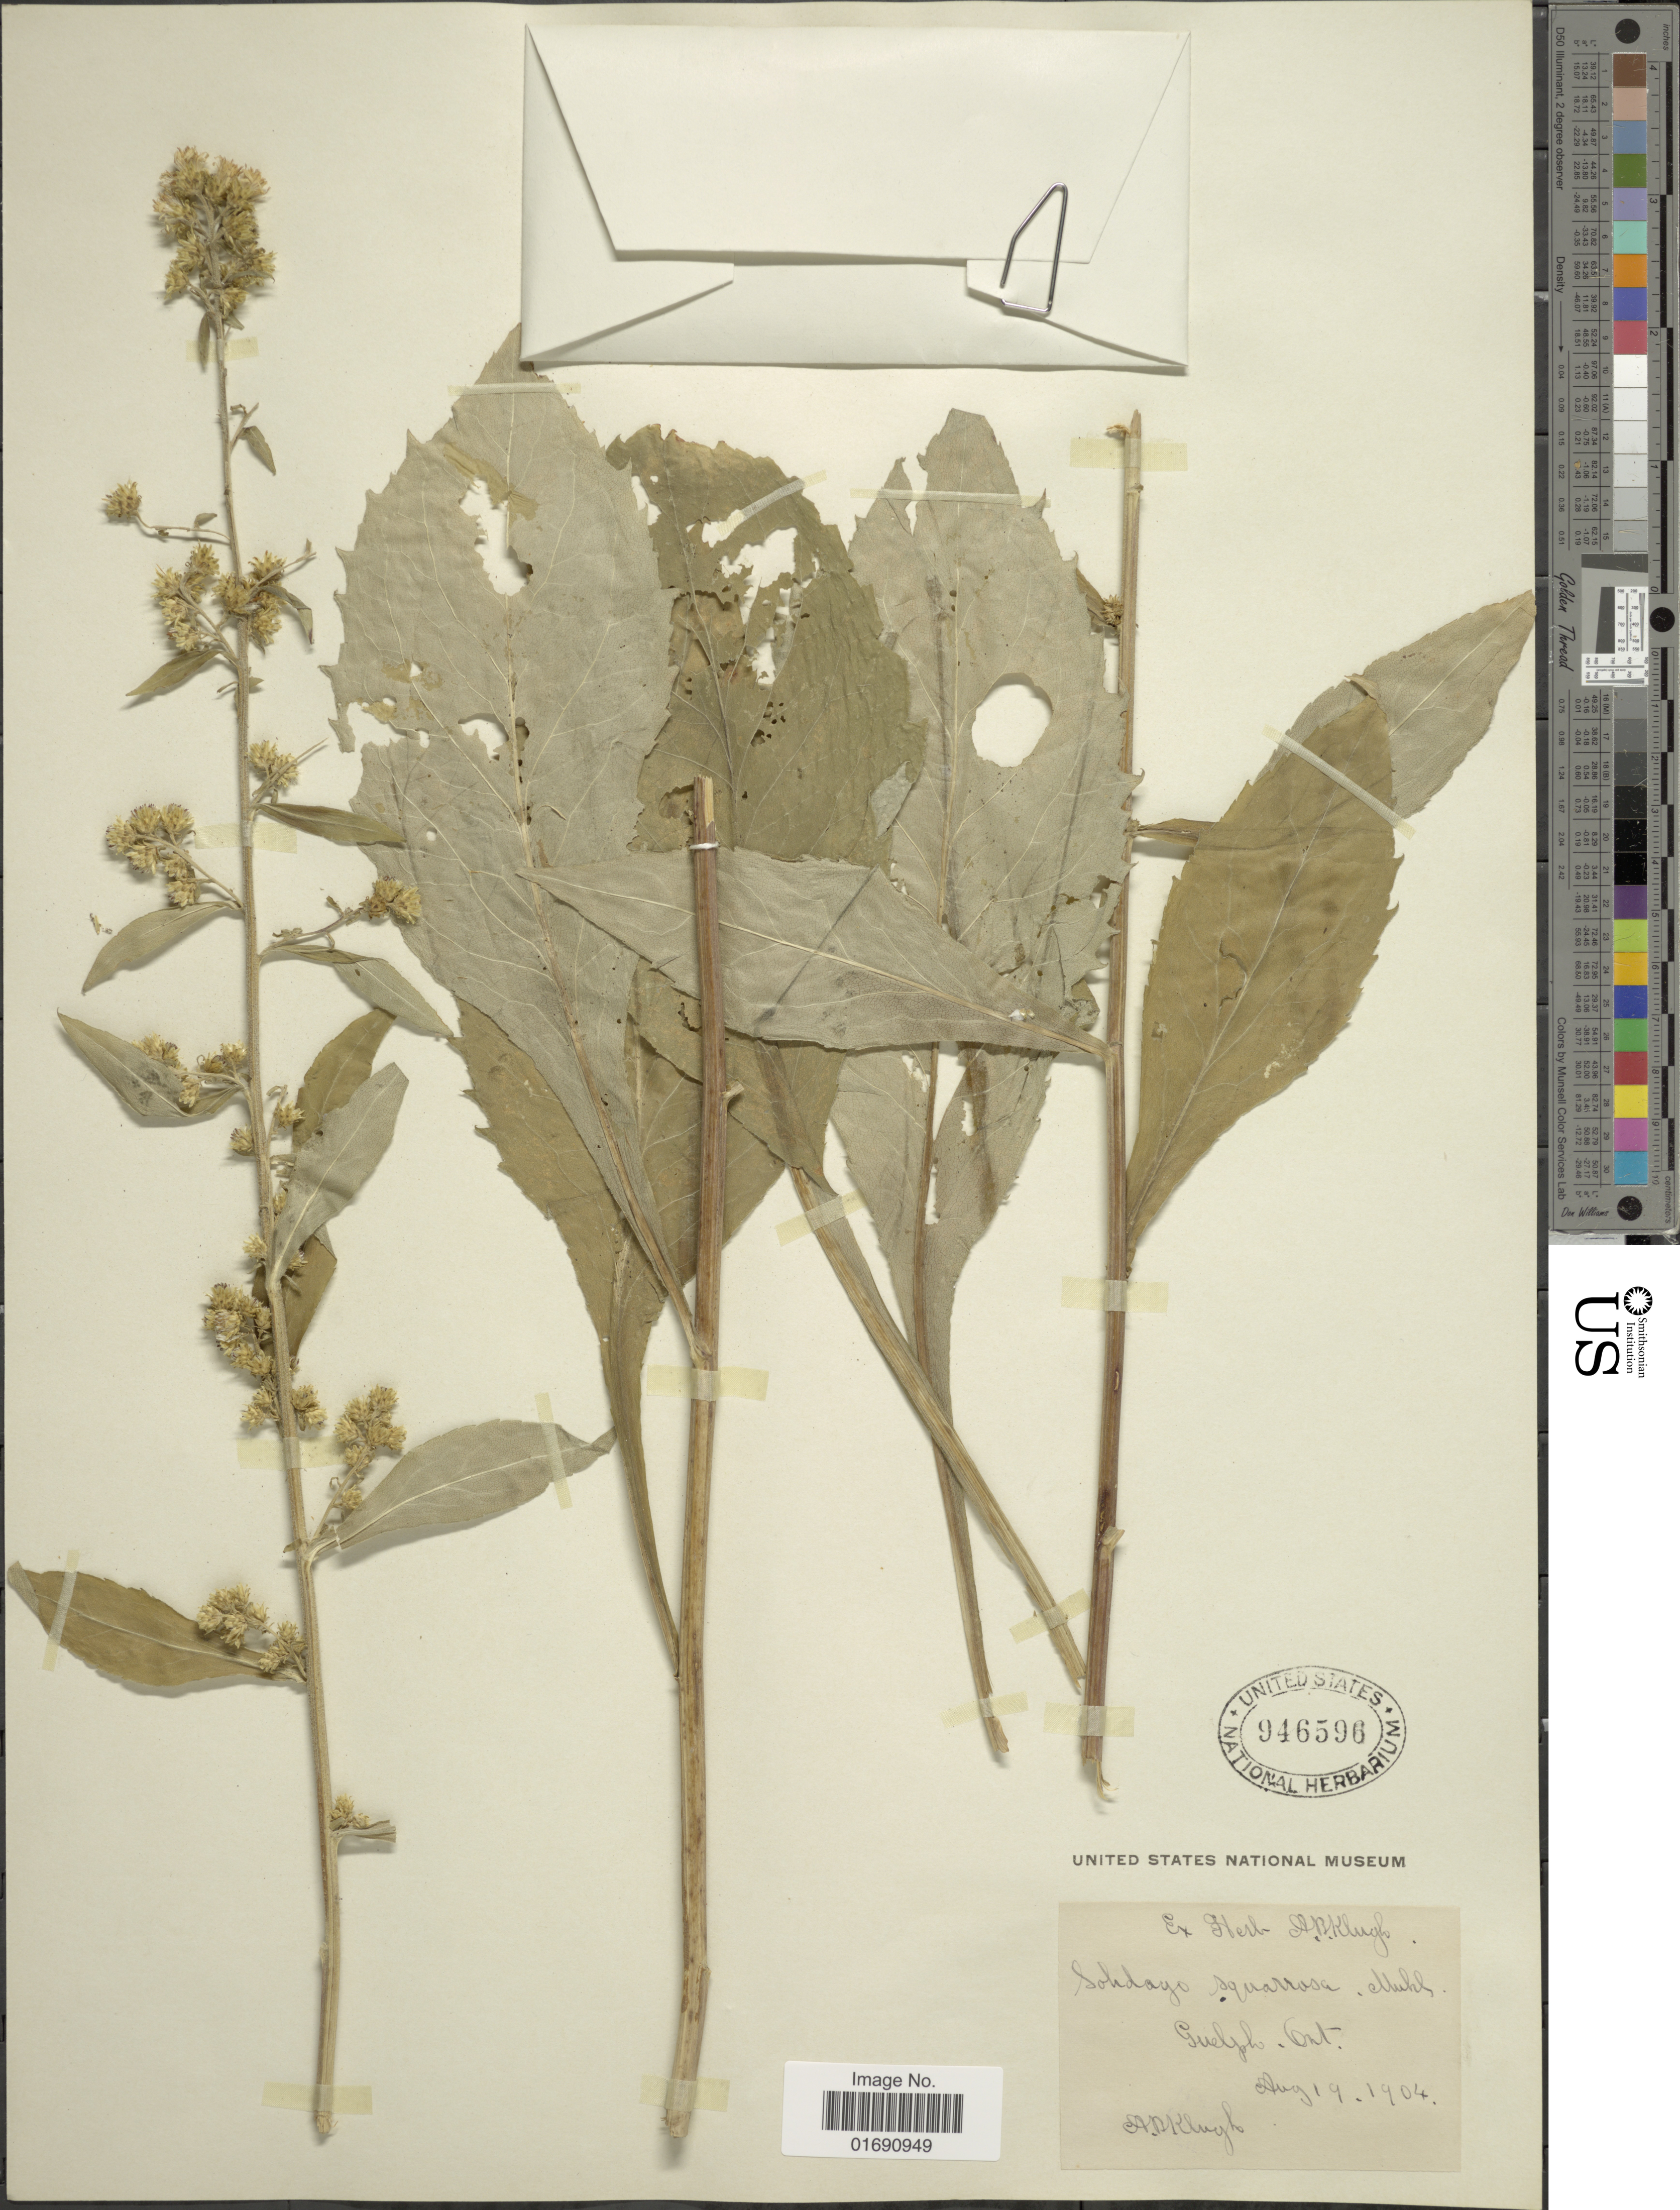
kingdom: Plantae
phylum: Tracheophyta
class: Magnoliopsida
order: Asterales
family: Asteraceae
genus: Solidago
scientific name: Solidago squarrosa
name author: Muhl.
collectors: A. Klugh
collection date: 1904-08-19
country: Canada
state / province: Ontario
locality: Guelph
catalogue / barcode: US 946596